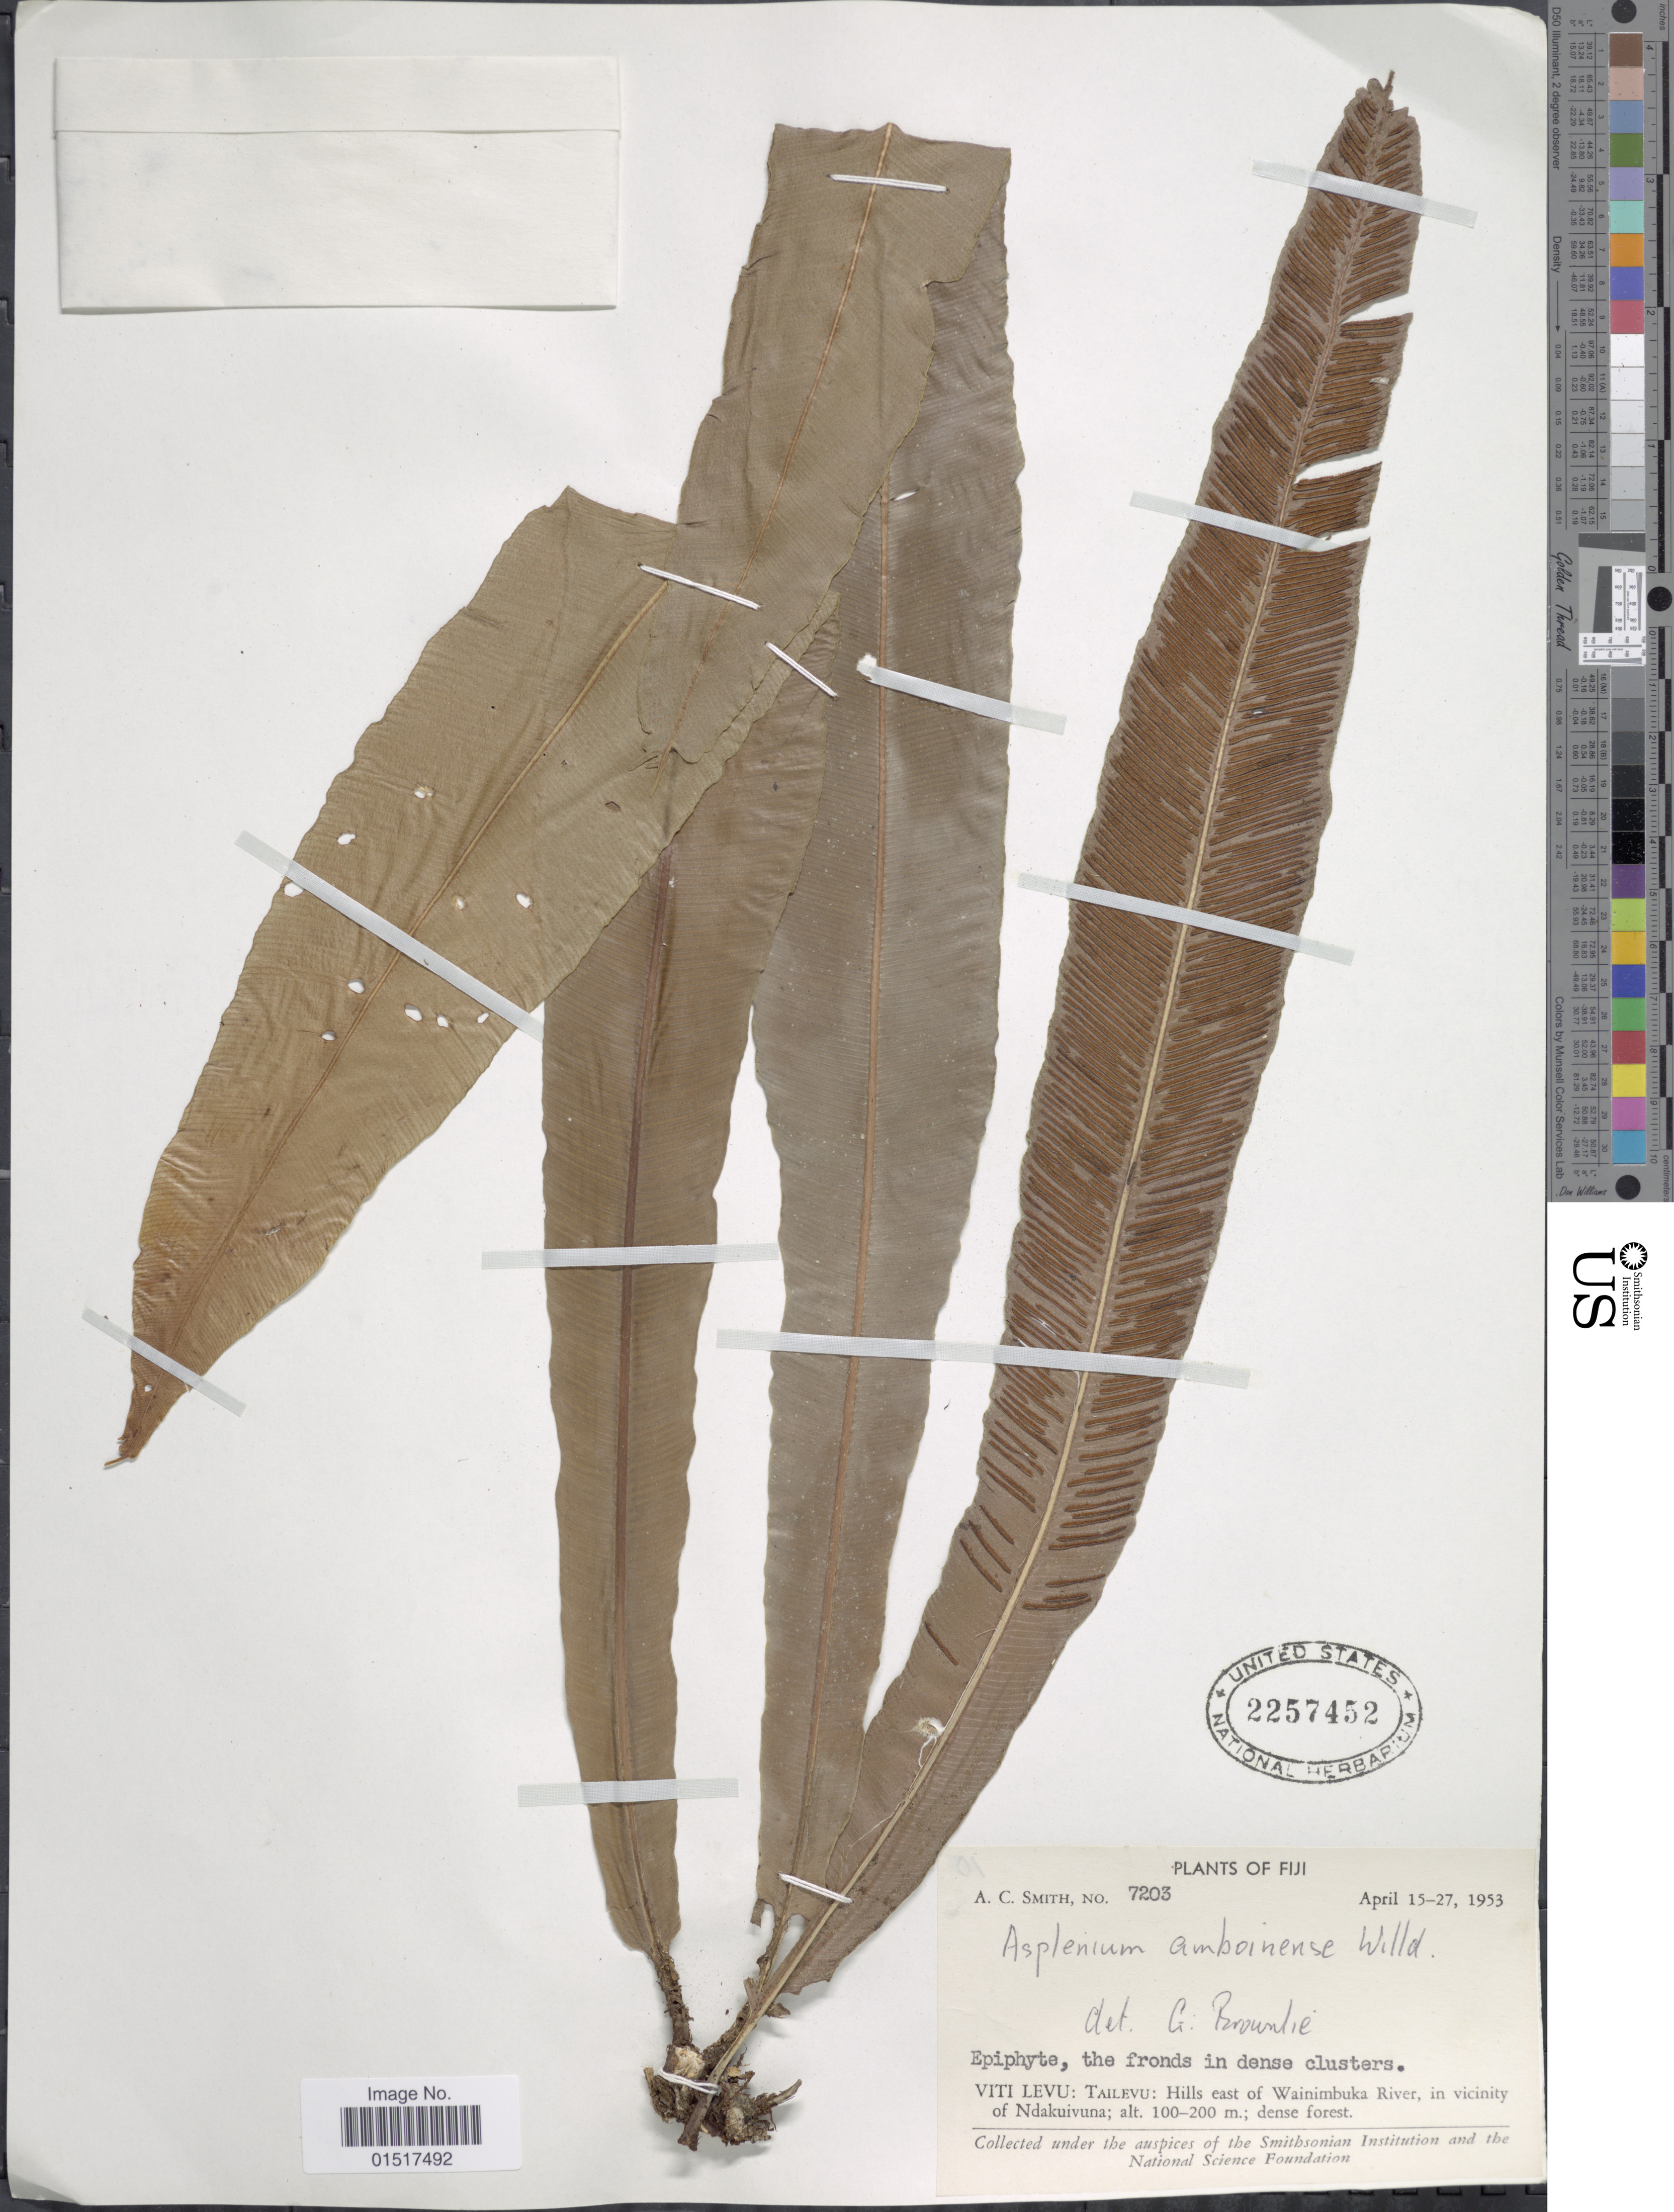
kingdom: Plantae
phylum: Tracheophyta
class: Polypodiopsida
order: Polypodiales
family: Aspleniaceae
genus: Asplenium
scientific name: Asplenium amboinense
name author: Willd.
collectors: A. C. Smith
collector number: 7203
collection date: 1953-04-15/1953-04-27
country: Fiji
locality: Viti Levu: Tailevu: Hills east of Wainimbuka River, in vicinity of Ndakuivuna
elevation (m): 100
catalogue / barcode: US 2257452